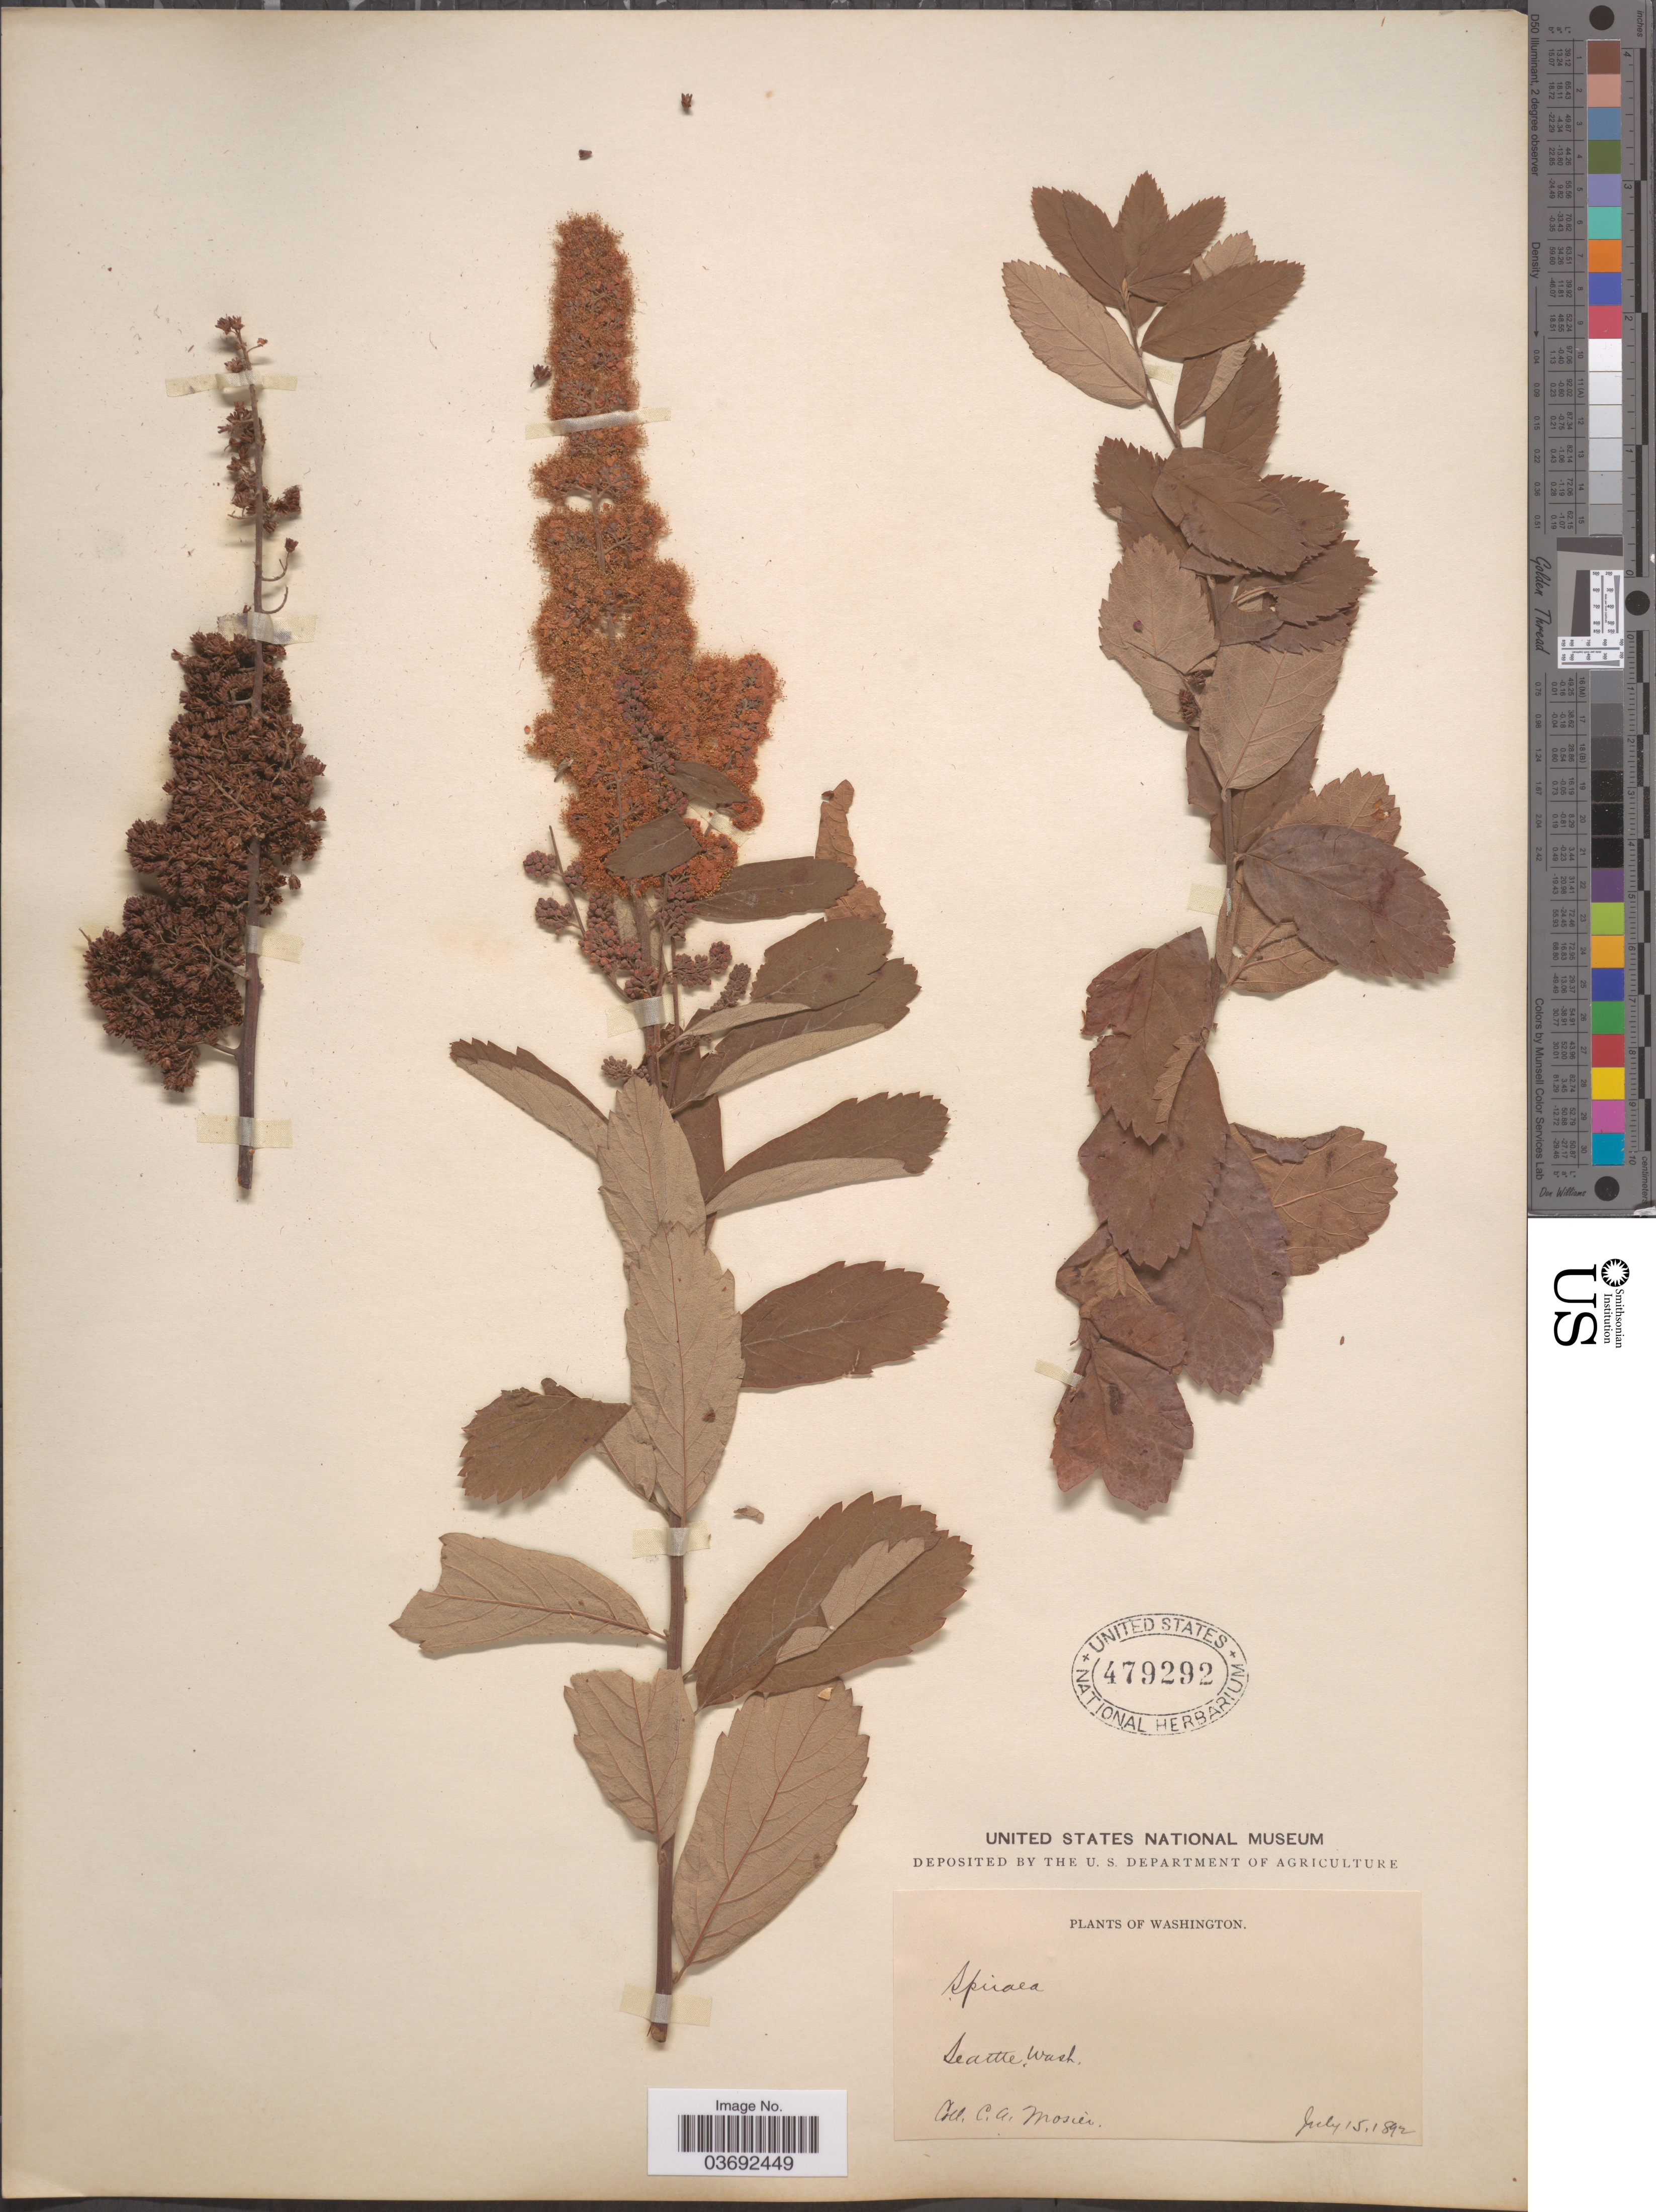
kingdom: Plantae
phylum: Tracheophyta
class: Magnoliopsida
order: Rosales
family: Rosaceae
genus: Spiraea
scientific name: Spiraea douglasii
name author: Hook.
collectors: C. A. Mosier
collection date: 1892-07-15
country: United States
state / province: Washington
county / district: King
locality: Seattle.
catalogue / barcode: US 479292